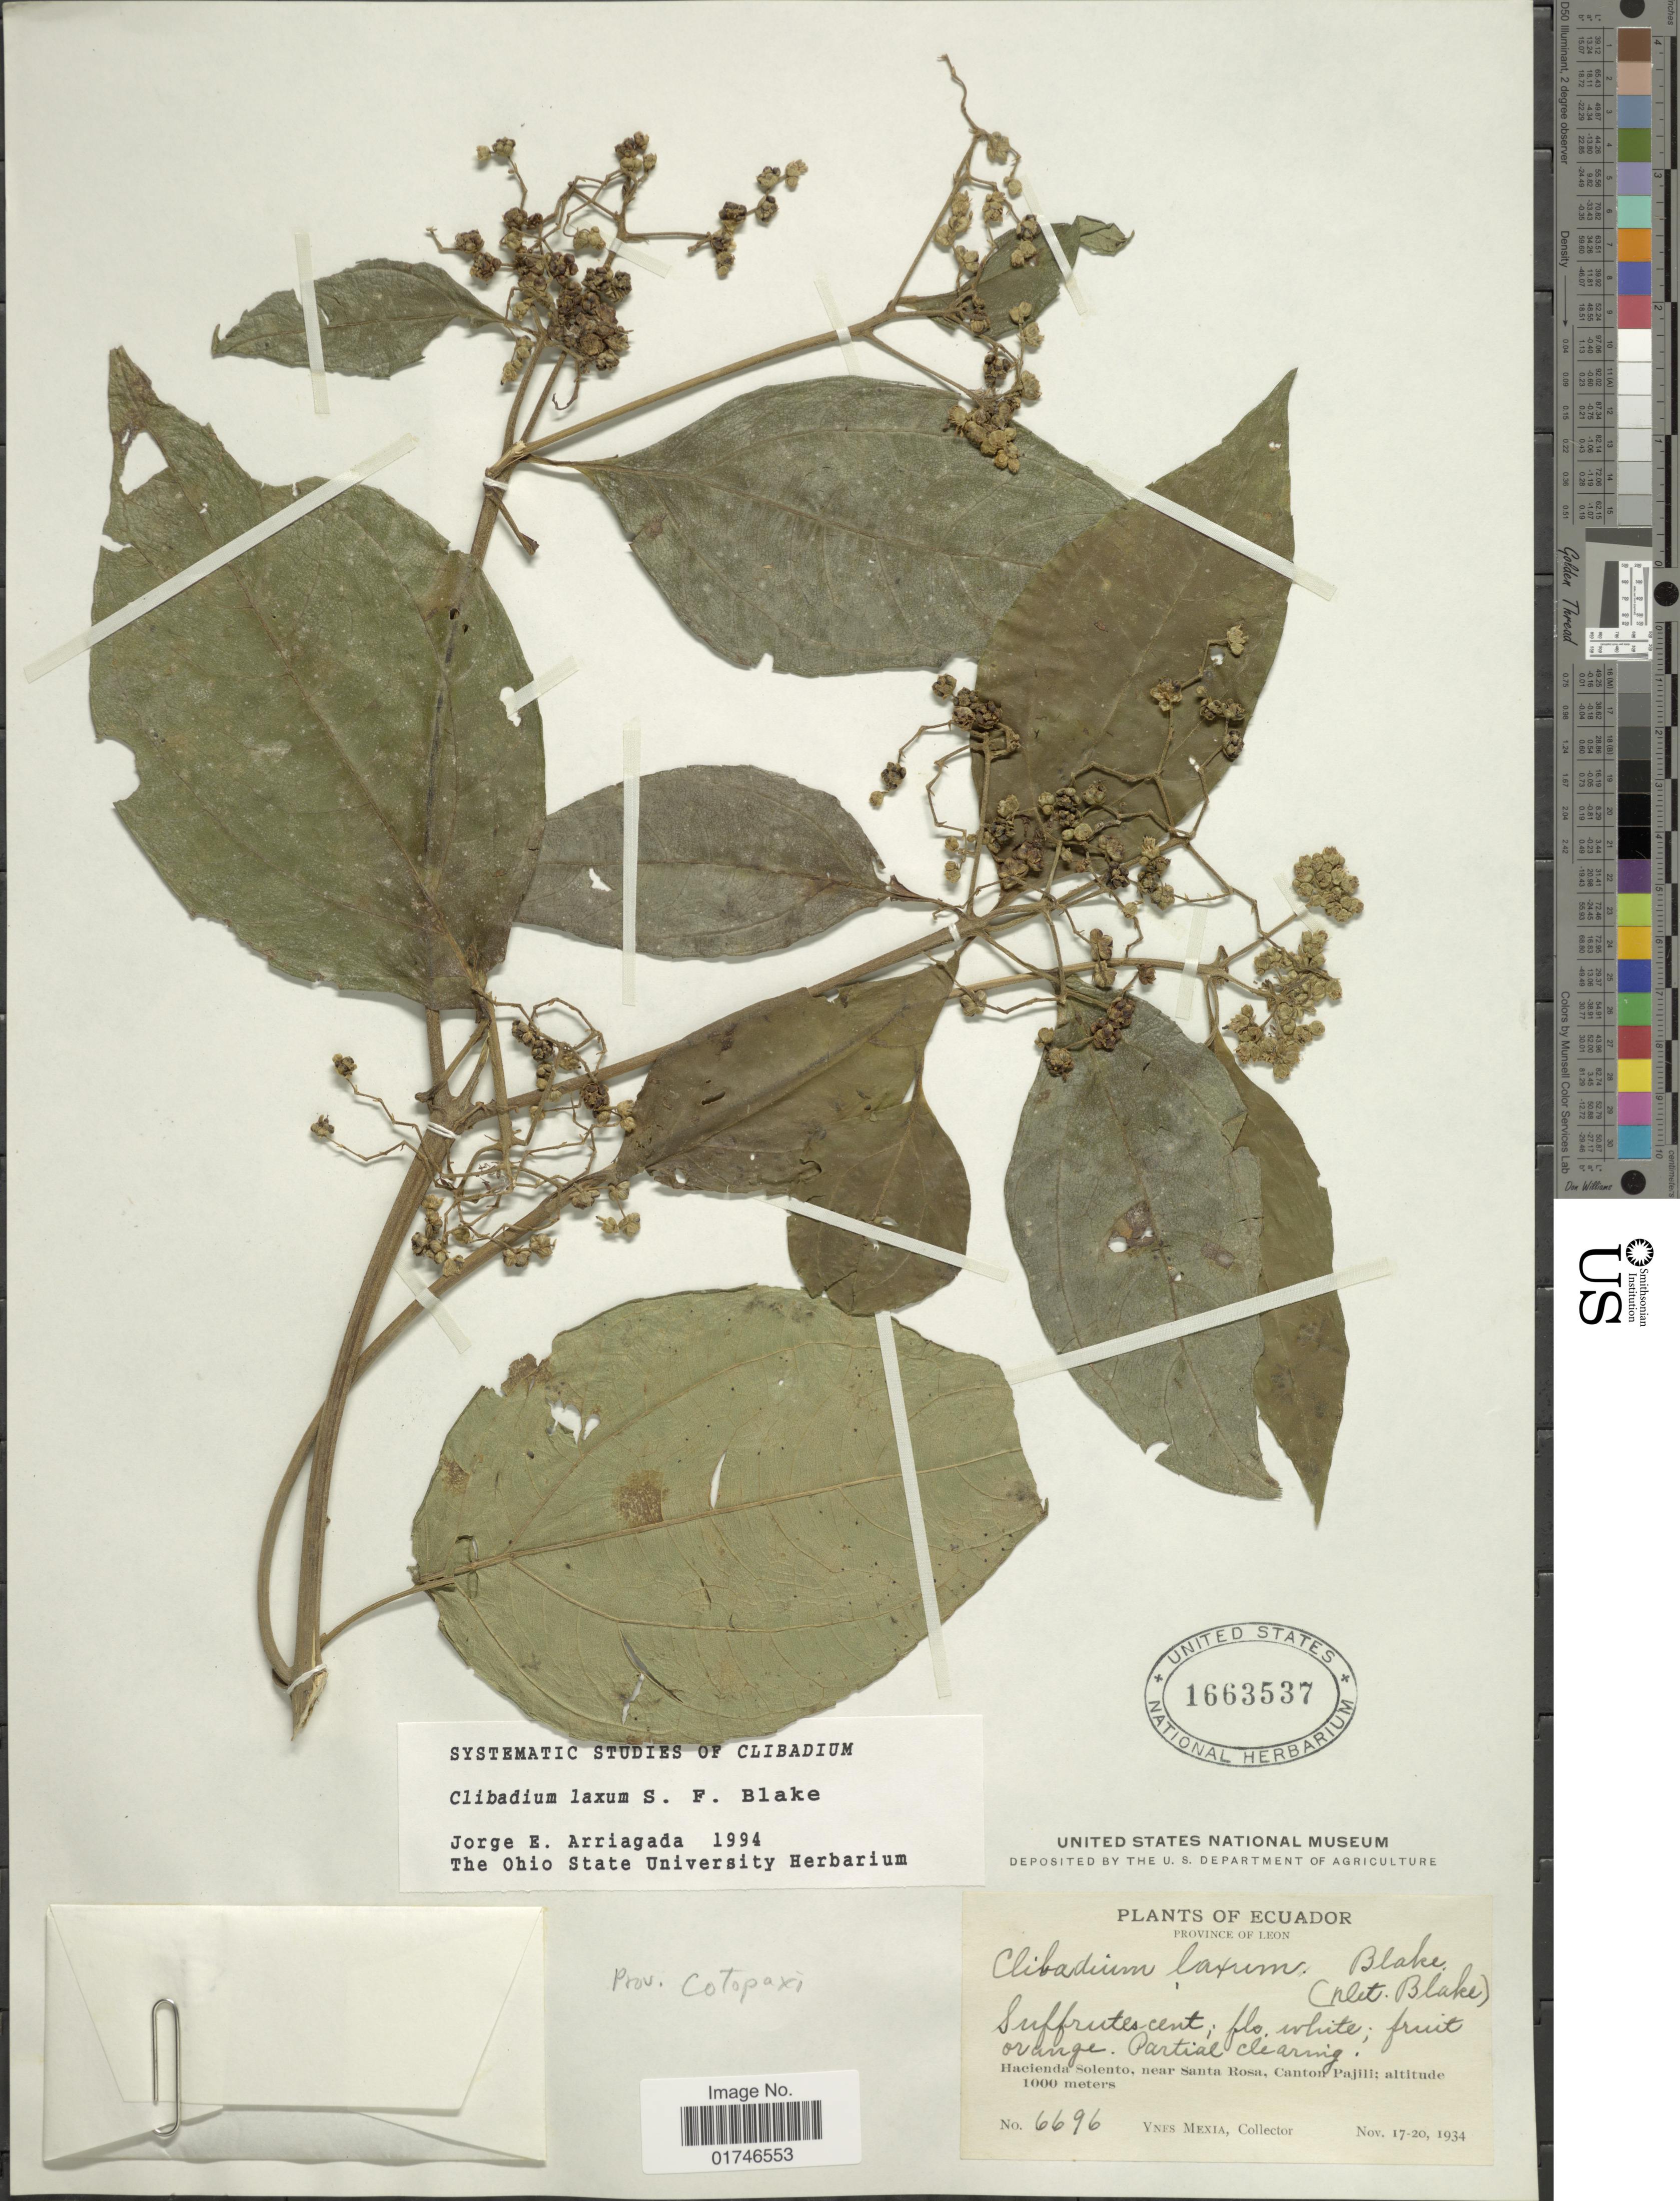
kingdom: Plantae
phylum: Tracheophyta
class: Magnoliopsida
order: Asterales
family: Asteraceae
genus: Clibadium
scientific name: Clibadium laxum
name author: S.F. Blake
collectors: Y. Mexia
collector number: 6696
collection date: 1934-11-17/1934-11-20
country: Ecuador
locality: Ecuador, Province of Leon. Hacienda Solento, near Santa Rosa.Canton Pajili.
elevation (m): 1000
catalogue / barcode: US 1663537